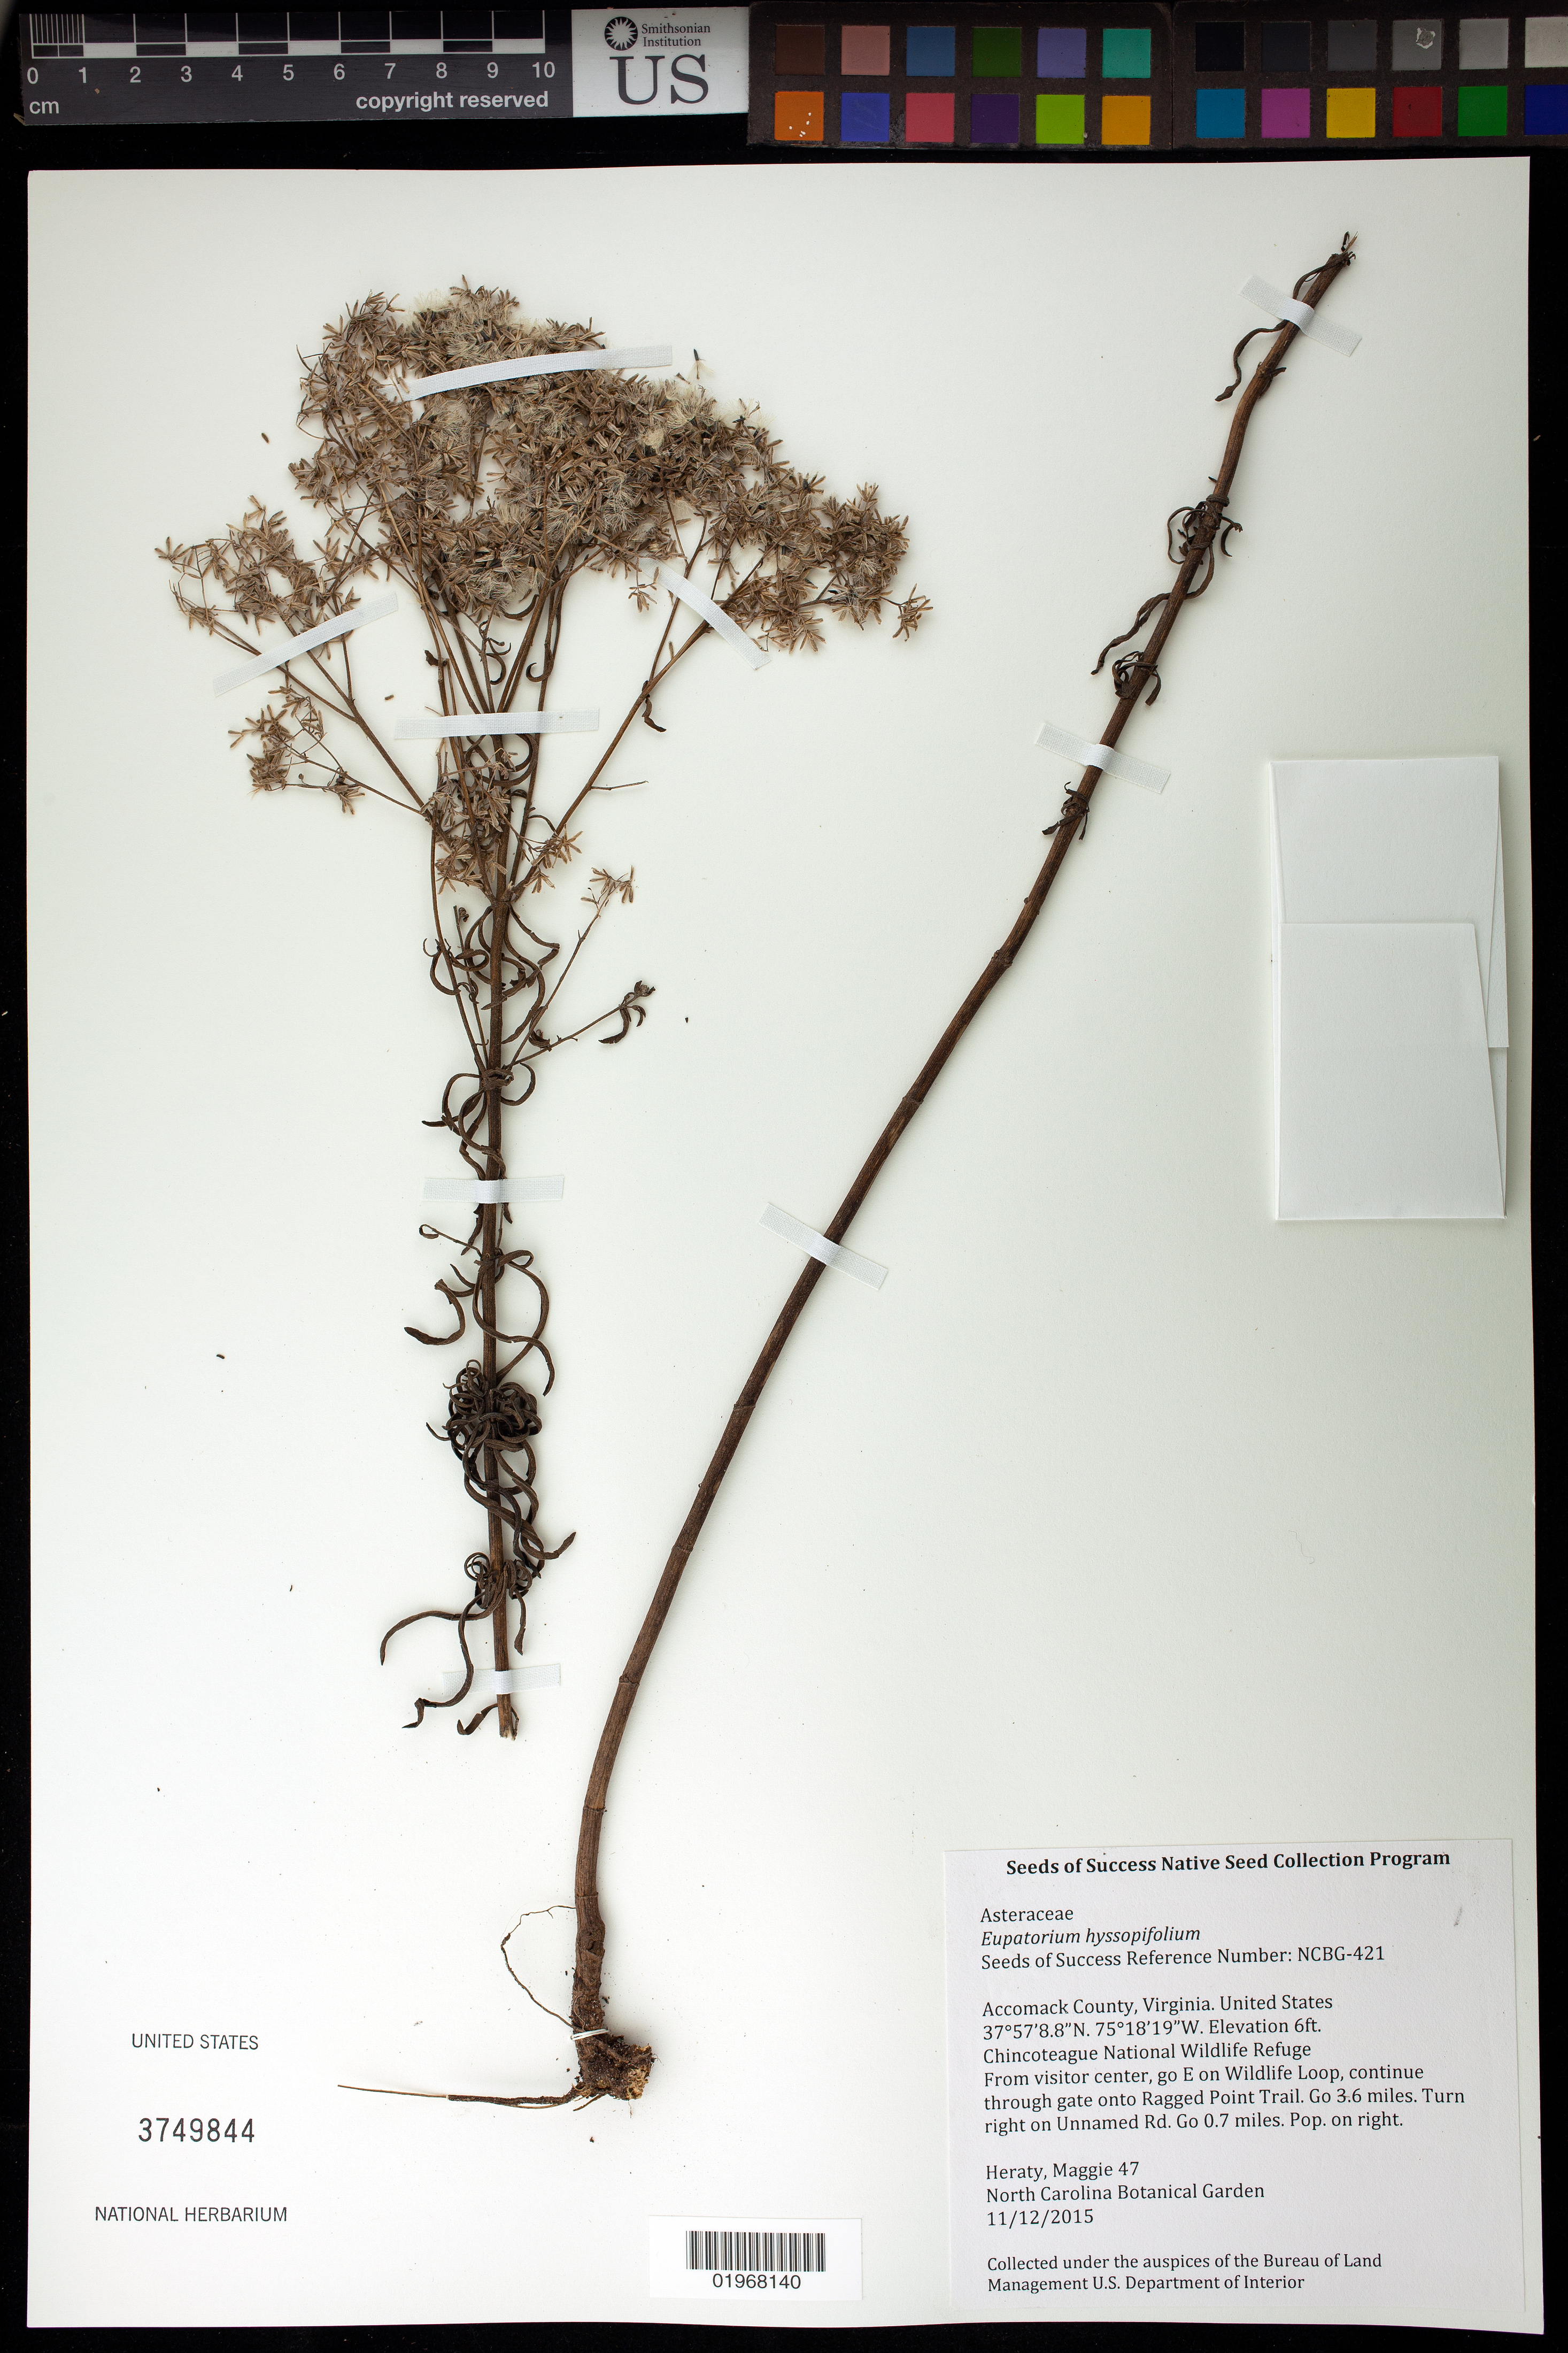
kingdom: Plantae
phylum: Tracheophyta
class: Magnoliopsida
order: Asterales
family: Asteraceae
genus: Eupatorium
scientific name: Eupatorium hyssopifolium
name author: L.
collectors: M. Heraty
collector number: NCBG-421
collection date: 2015-11-12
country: United States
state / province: Virginia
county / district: Accomack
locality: Chincoteague National Wildlife Refuge, Unnamed road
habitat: Meadow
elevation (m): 2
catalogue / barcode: US 3749844